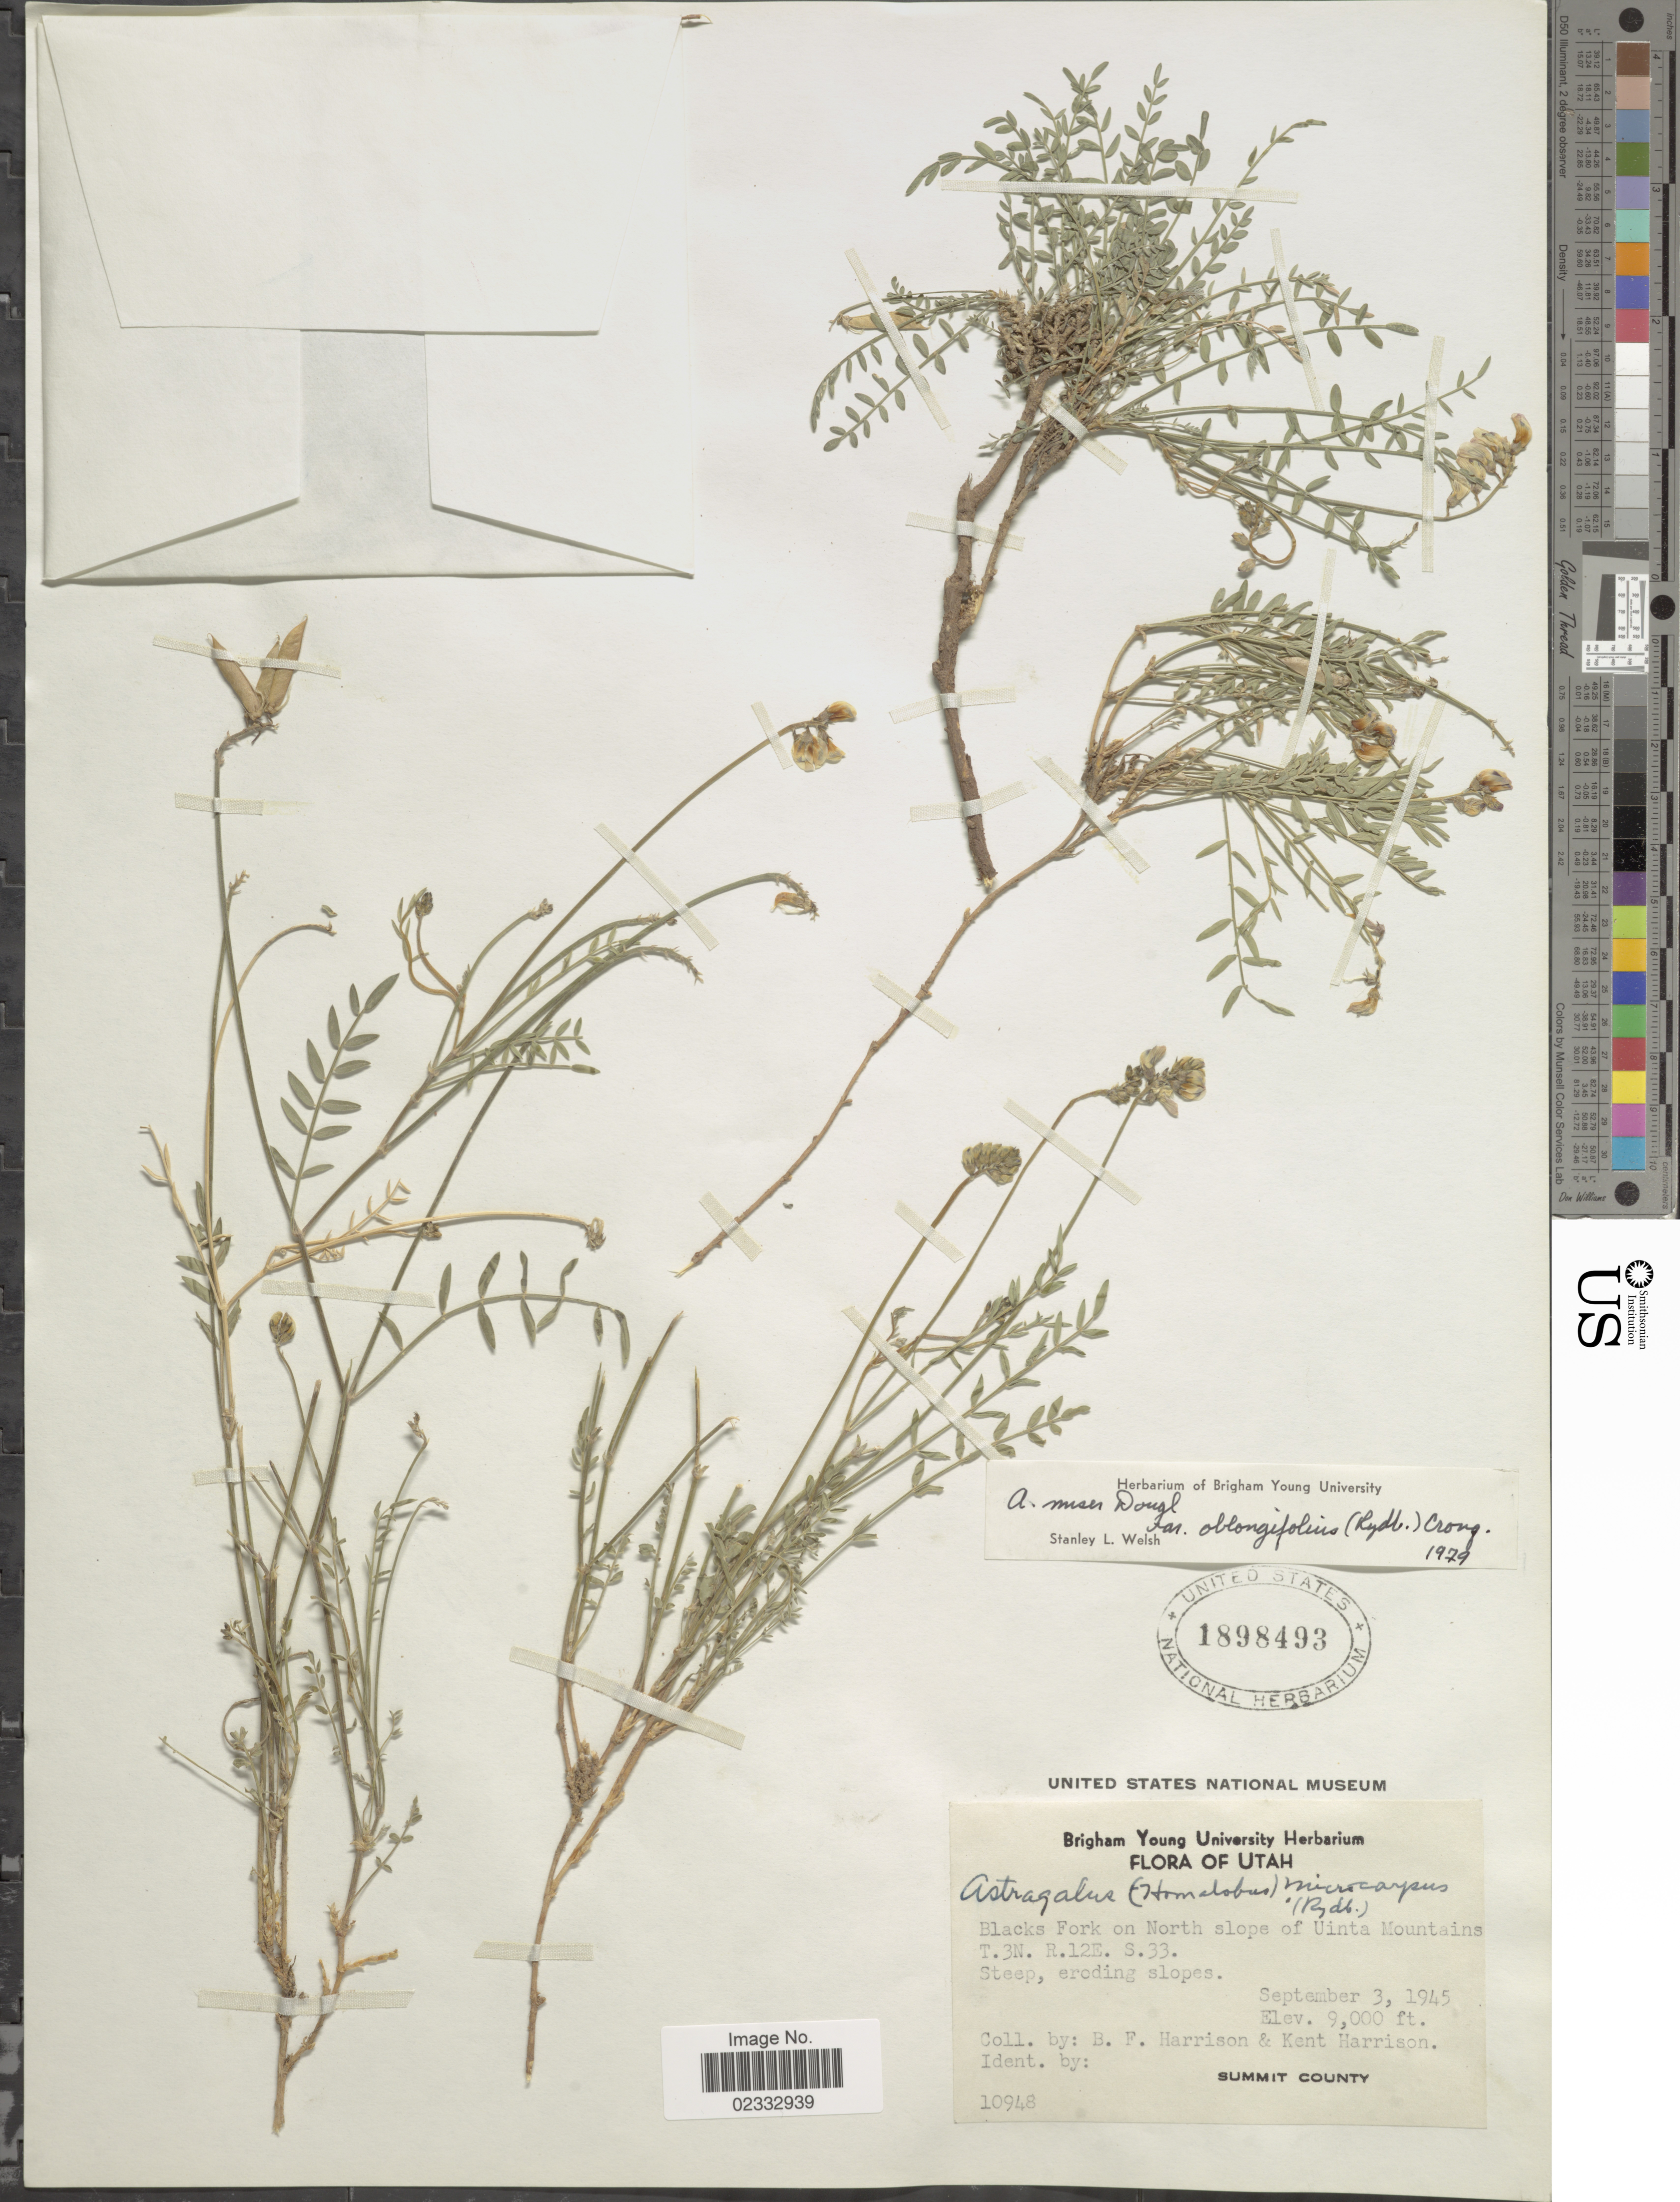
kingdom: Plantae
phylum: Tracheophyta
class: Magnoliopsida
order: Fabales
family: Fabaceae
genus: Astragalus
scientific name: Astragalus miser var. oblongifolius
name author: (Rydb.) Cronq.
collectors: B. F. Harrison & K. Harrison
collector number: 10948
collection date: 1945-09-03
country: United States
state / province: Utah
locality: Black Fork on North slope of Uinta Mountains T.3N. R.12E. S.33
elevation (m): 2743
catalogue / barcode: US 1898493